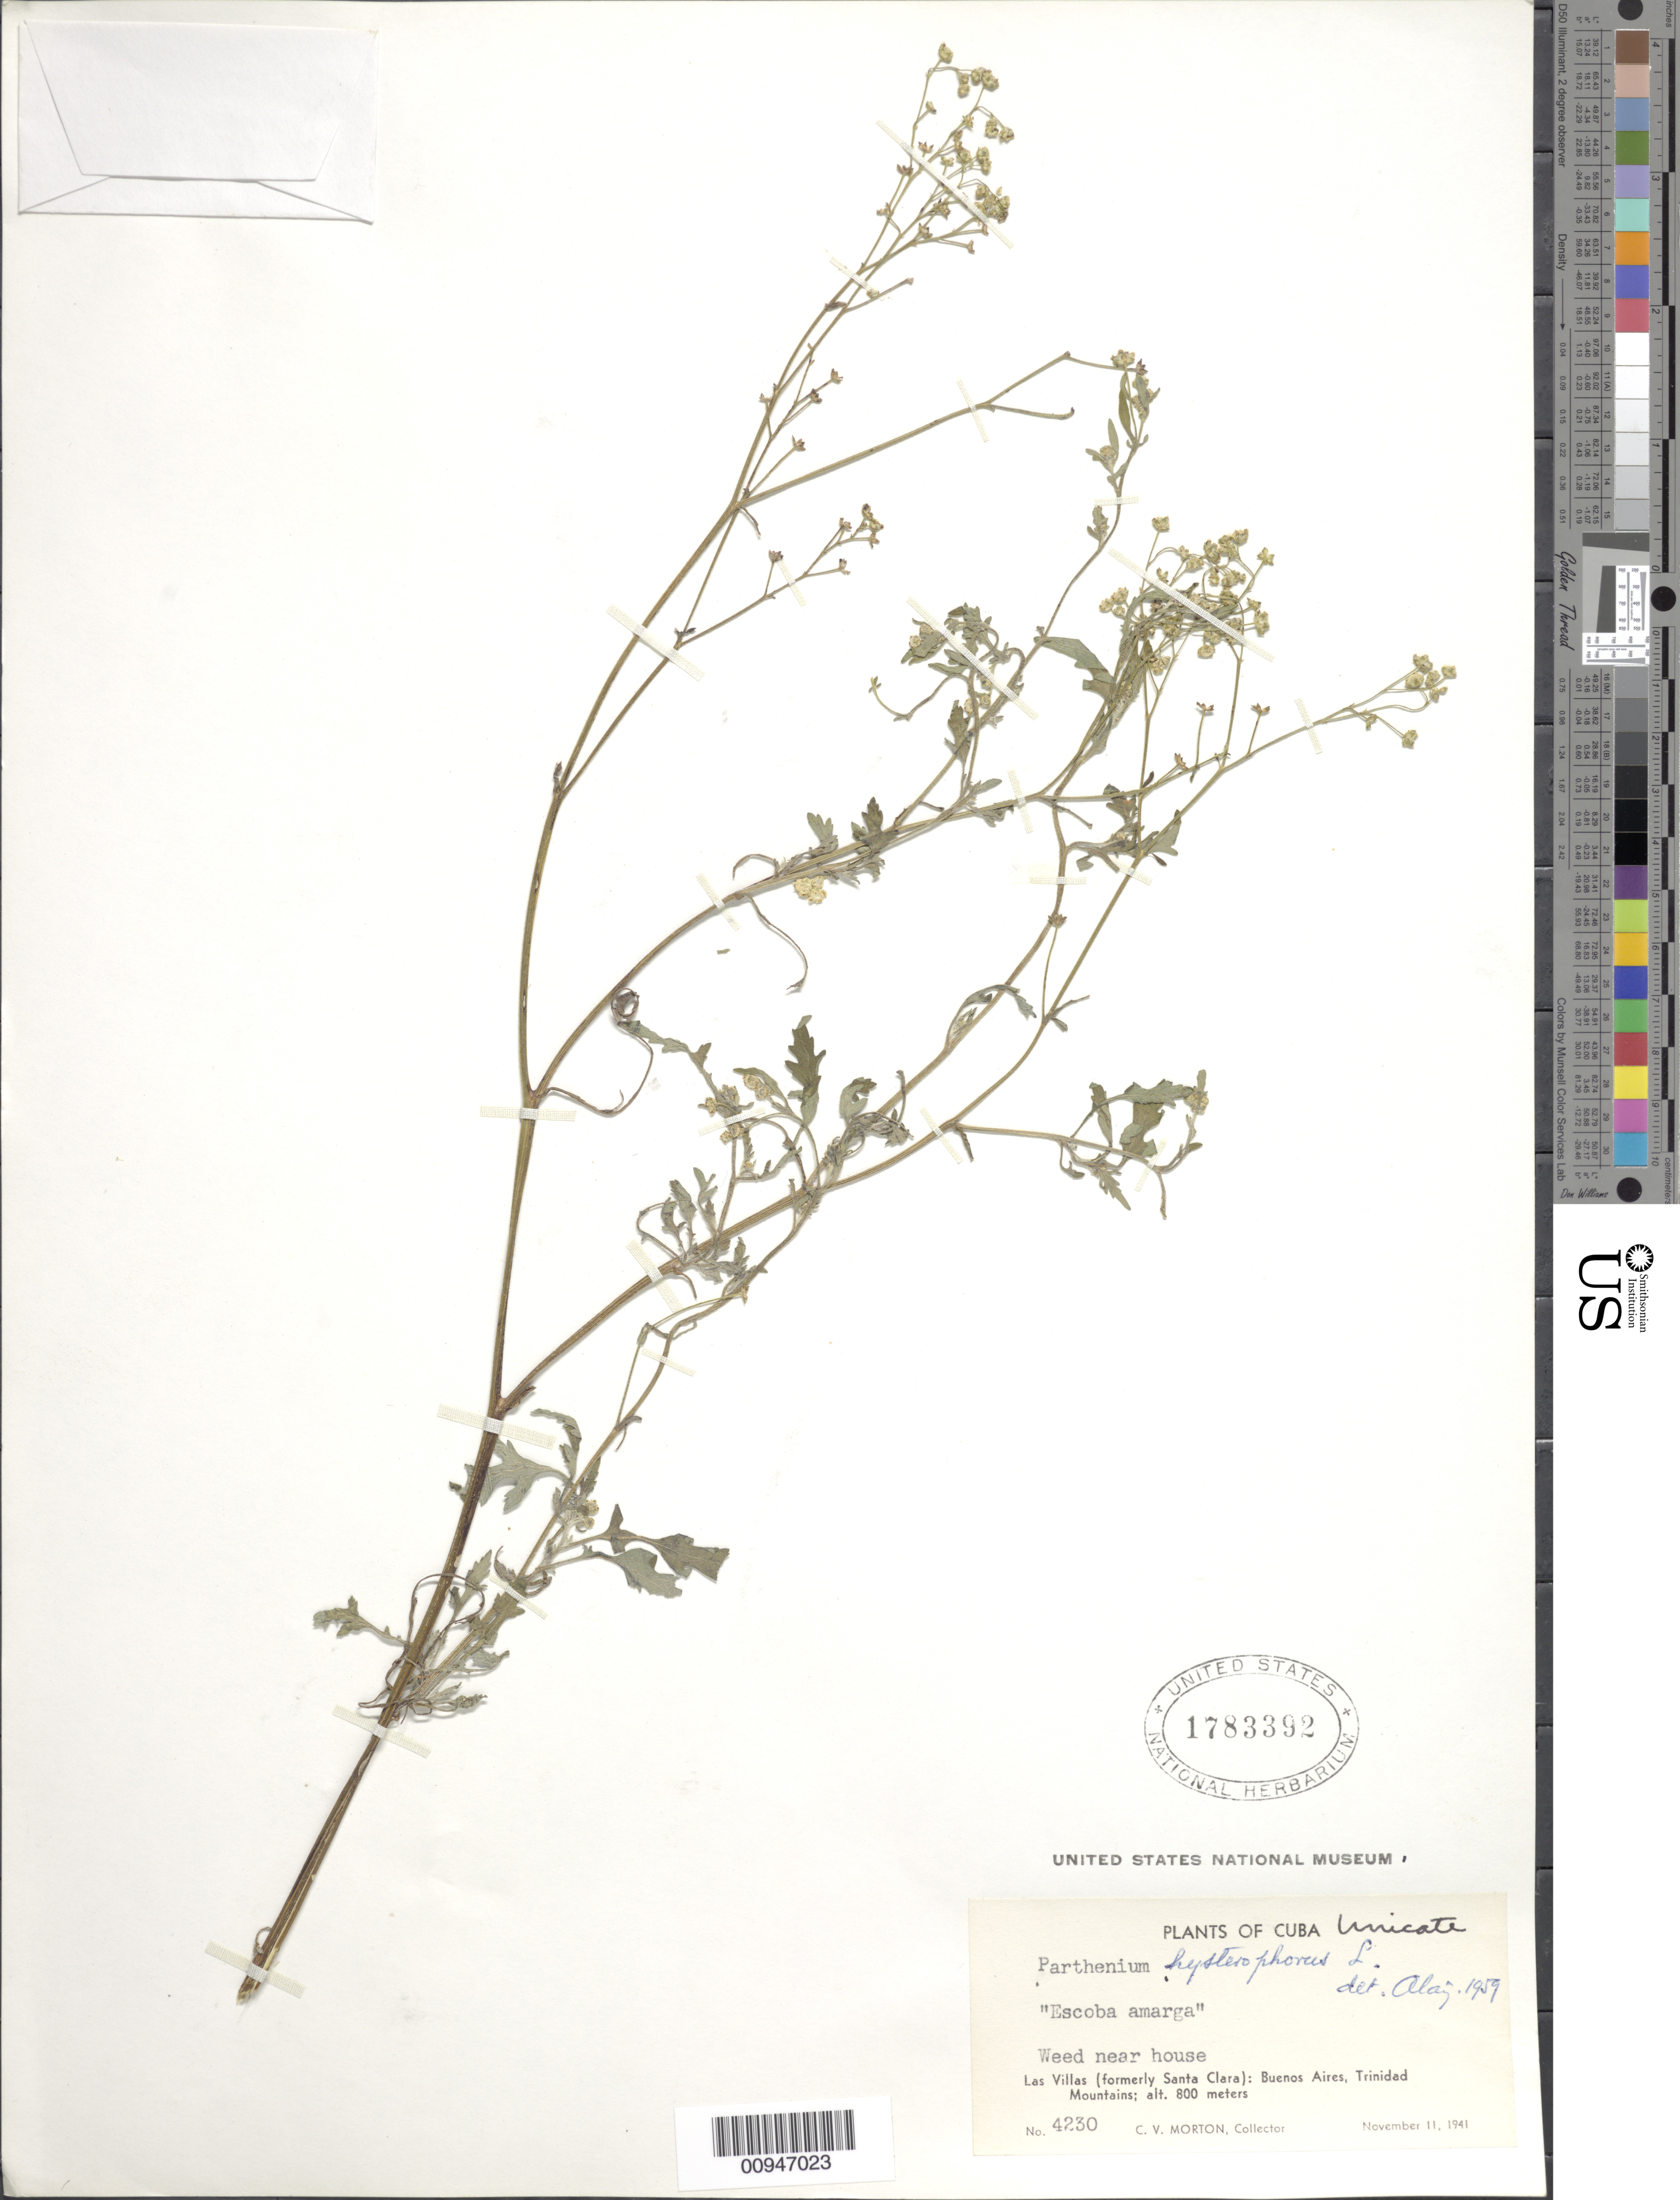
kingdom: Plantae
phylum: Tracheophyta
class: Magnoliopsida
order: Asterales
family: Asteraceae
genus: Parthenium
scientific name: Parthenium hysterophorus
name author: L.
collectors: C. V. Morton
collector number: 4230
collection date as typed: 11 Nov 1941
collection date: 1941-11-11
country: Cuba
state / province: Las Villas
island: Cuba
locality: Bueonos Aires, Trinidad Mountains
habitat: Near house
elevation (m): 800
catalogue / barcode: US 1783392